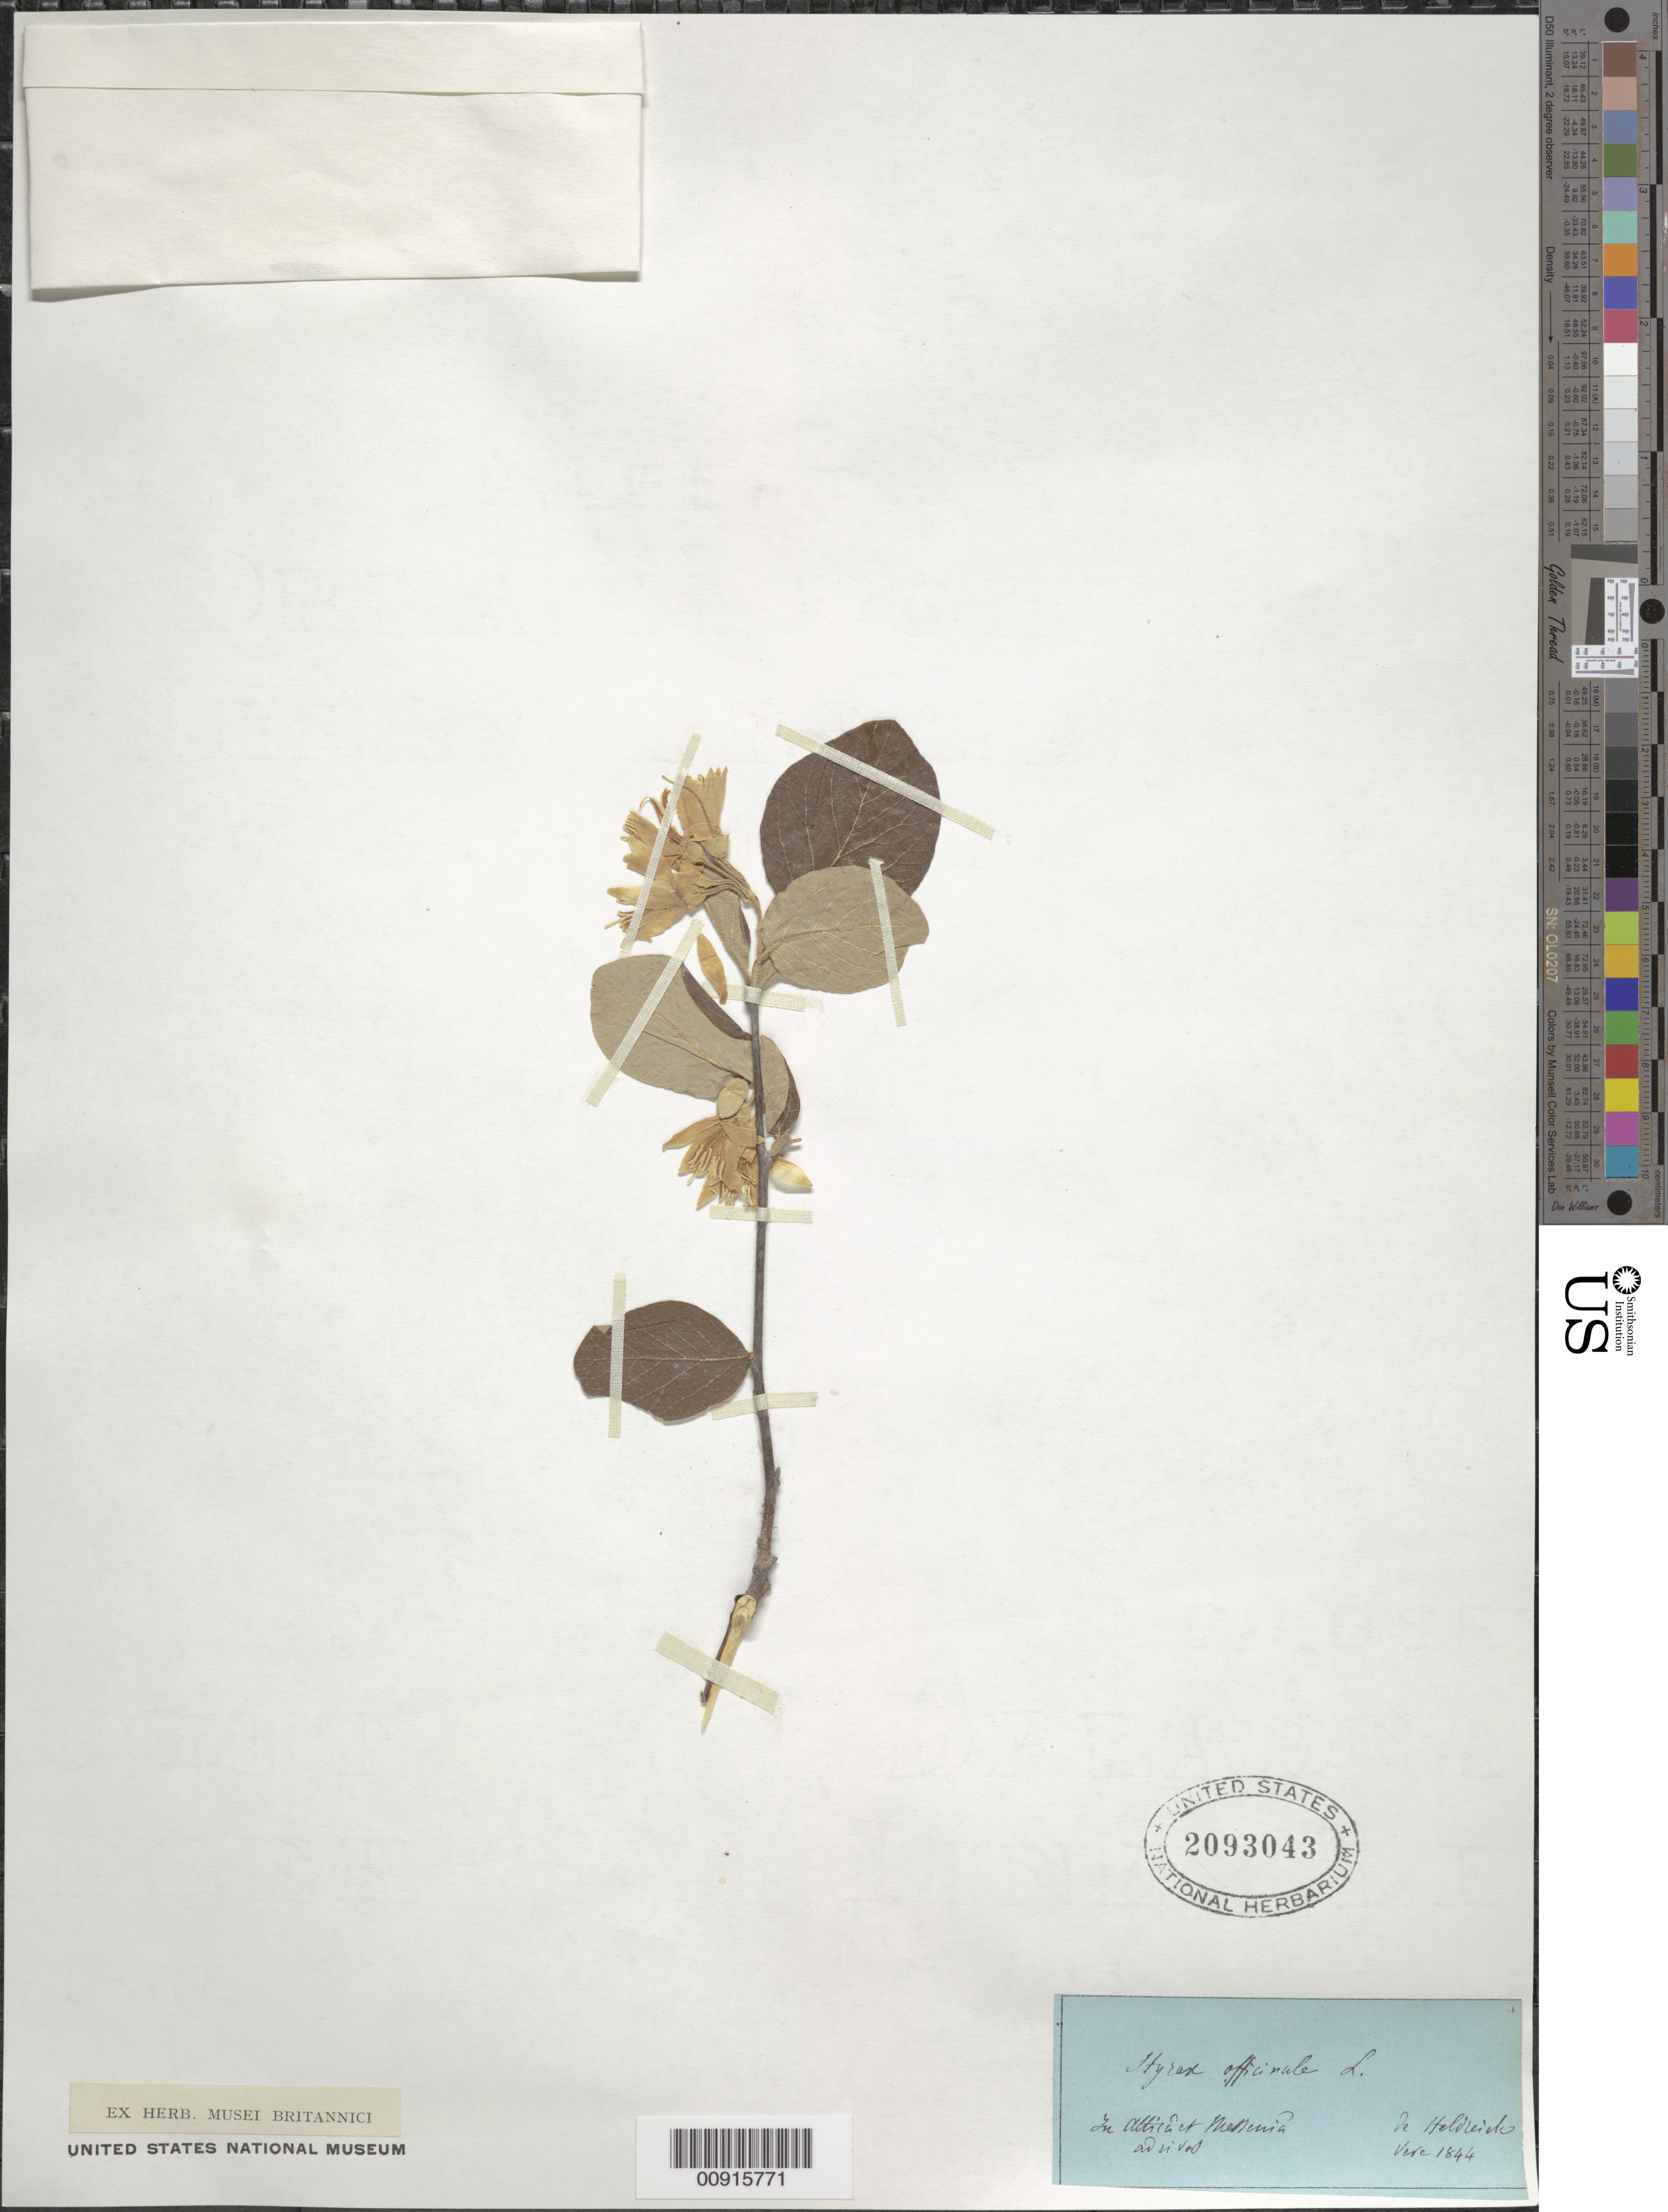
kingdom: Plantae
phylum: Tracheophyta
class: Magnoliopsida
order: Ericales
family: Styracaceae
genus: Styrax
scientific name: Styrax officinalis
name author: L.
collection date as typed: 1844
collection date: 1844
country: Greece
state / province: Attica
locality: Attica et Mepema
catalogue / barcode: US 2093043